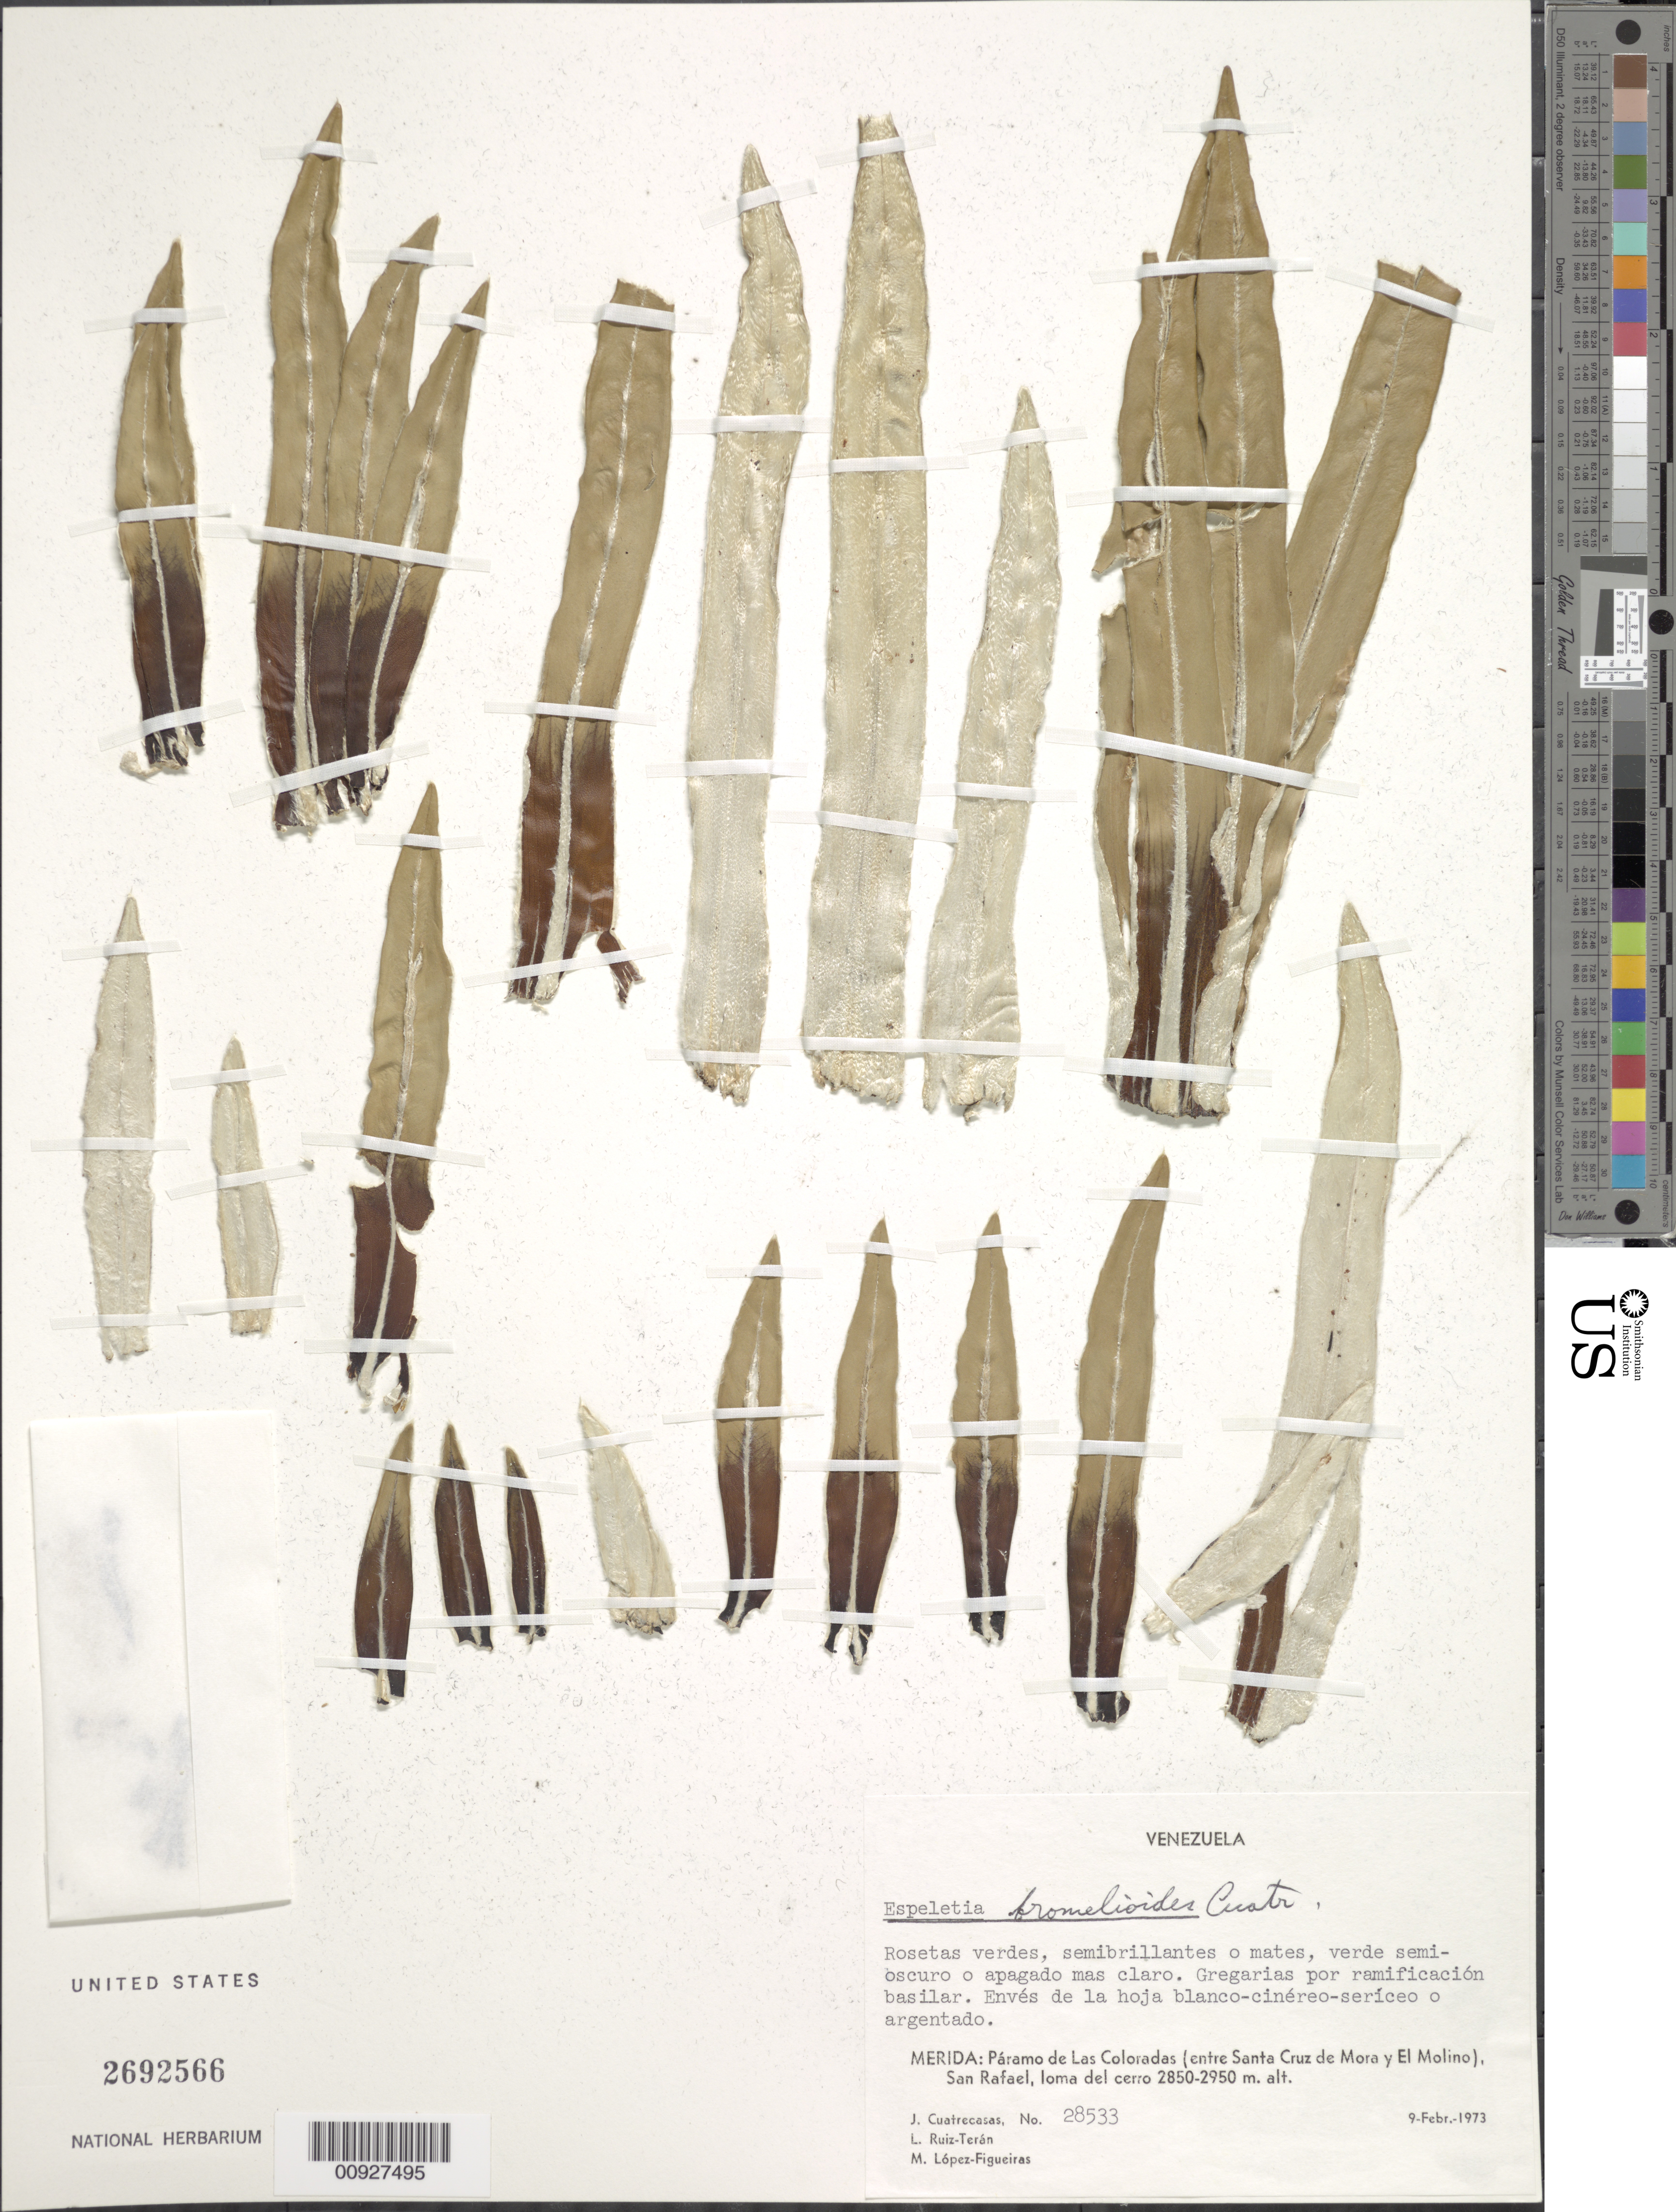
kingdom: Plantae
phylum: Tracheophyta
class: Magnoliopsida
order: Asterales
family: Asteraceae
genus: Ruilopezia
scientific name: Ruilopezia bromelioides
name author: (Cuatrec.) Cuatrec.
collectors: J. Cuatrecasas, L. E. Ruíz-Terán & M. López Figueiras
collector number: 28533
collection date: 1973-02-09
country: Venezuela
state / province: Mérida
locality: Paramo de Las Coloradas, (entre Santa Cruz de Mora y El Molino), San Rafael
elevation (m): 2850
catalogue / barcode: US 2692566